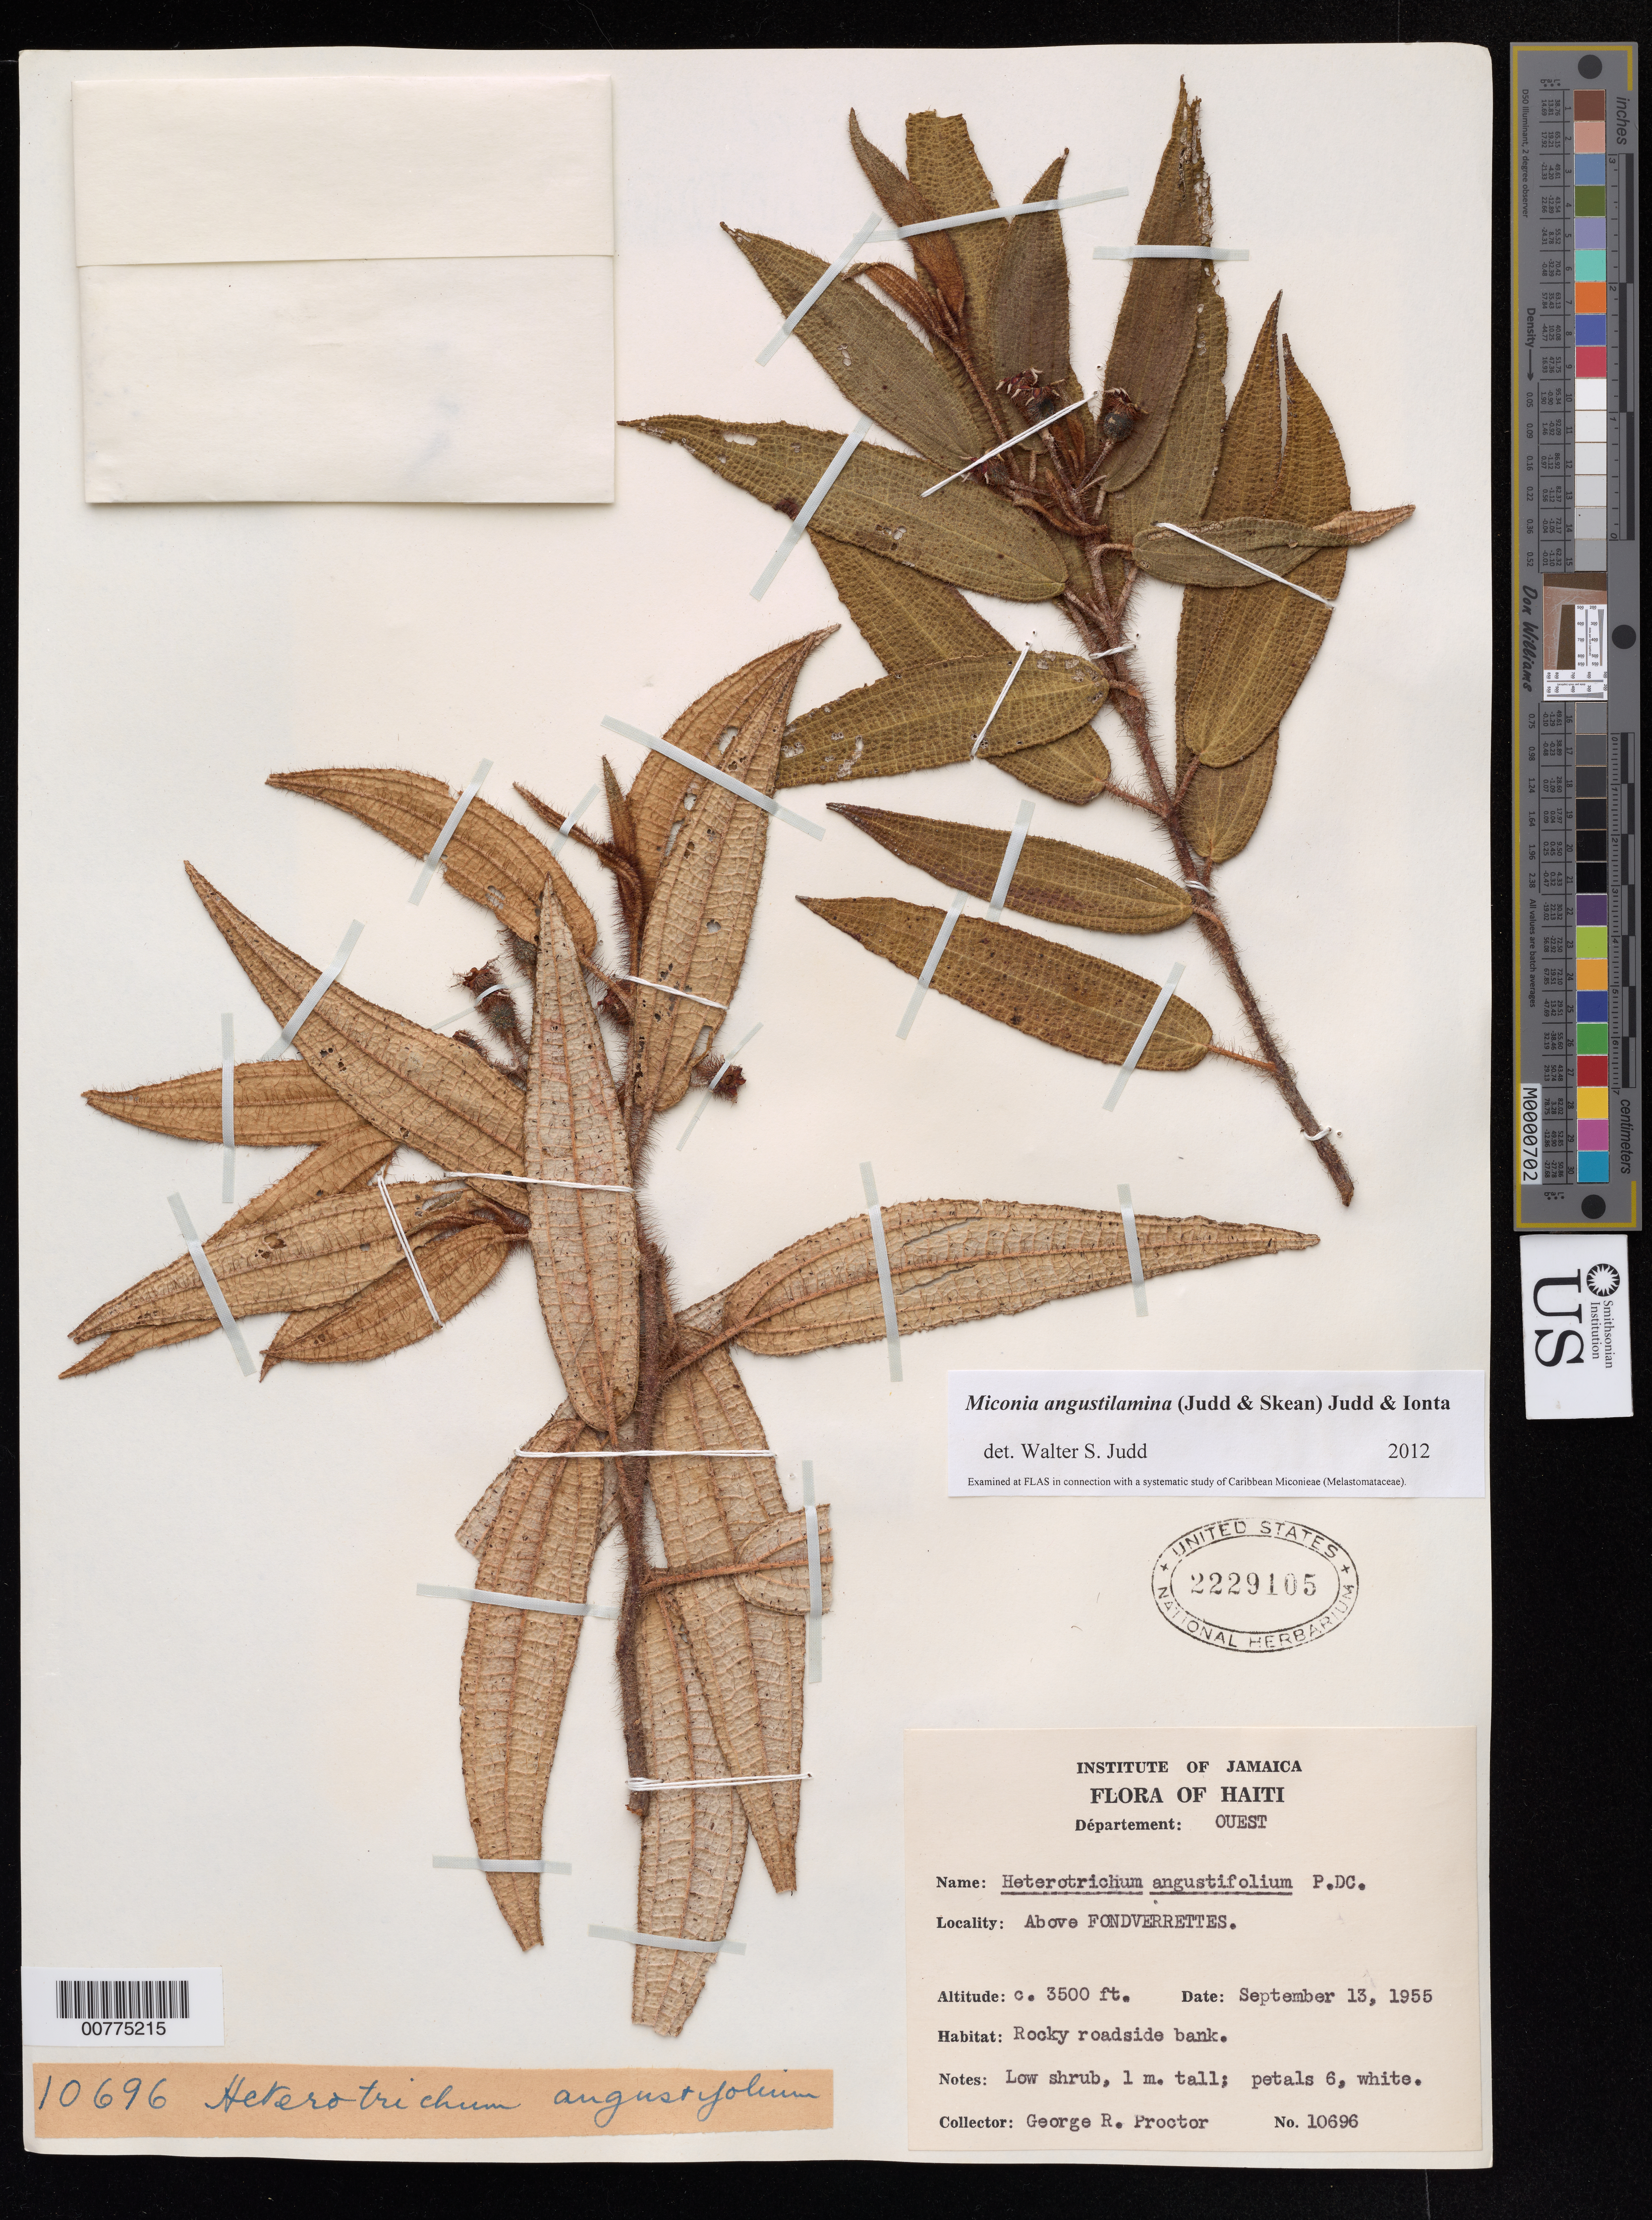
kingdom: Plantae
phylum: Tracheophyta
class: Magnoliopsida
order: Myrtales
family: Melastomataceae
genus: Miconia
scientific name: Miconia angustilamina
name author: (Judd & Skean) Judd & Ionta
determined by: Judd, Walter S.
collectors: G. R. Proctor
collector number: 10696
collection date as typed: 13 Sep 1955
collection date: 1955-09-13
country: Haiti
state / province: Ouest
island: Hispaniola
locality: Above Fond Varrettes.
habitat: Rocky roadside bank.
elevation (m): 1067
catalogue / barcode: US 2229105